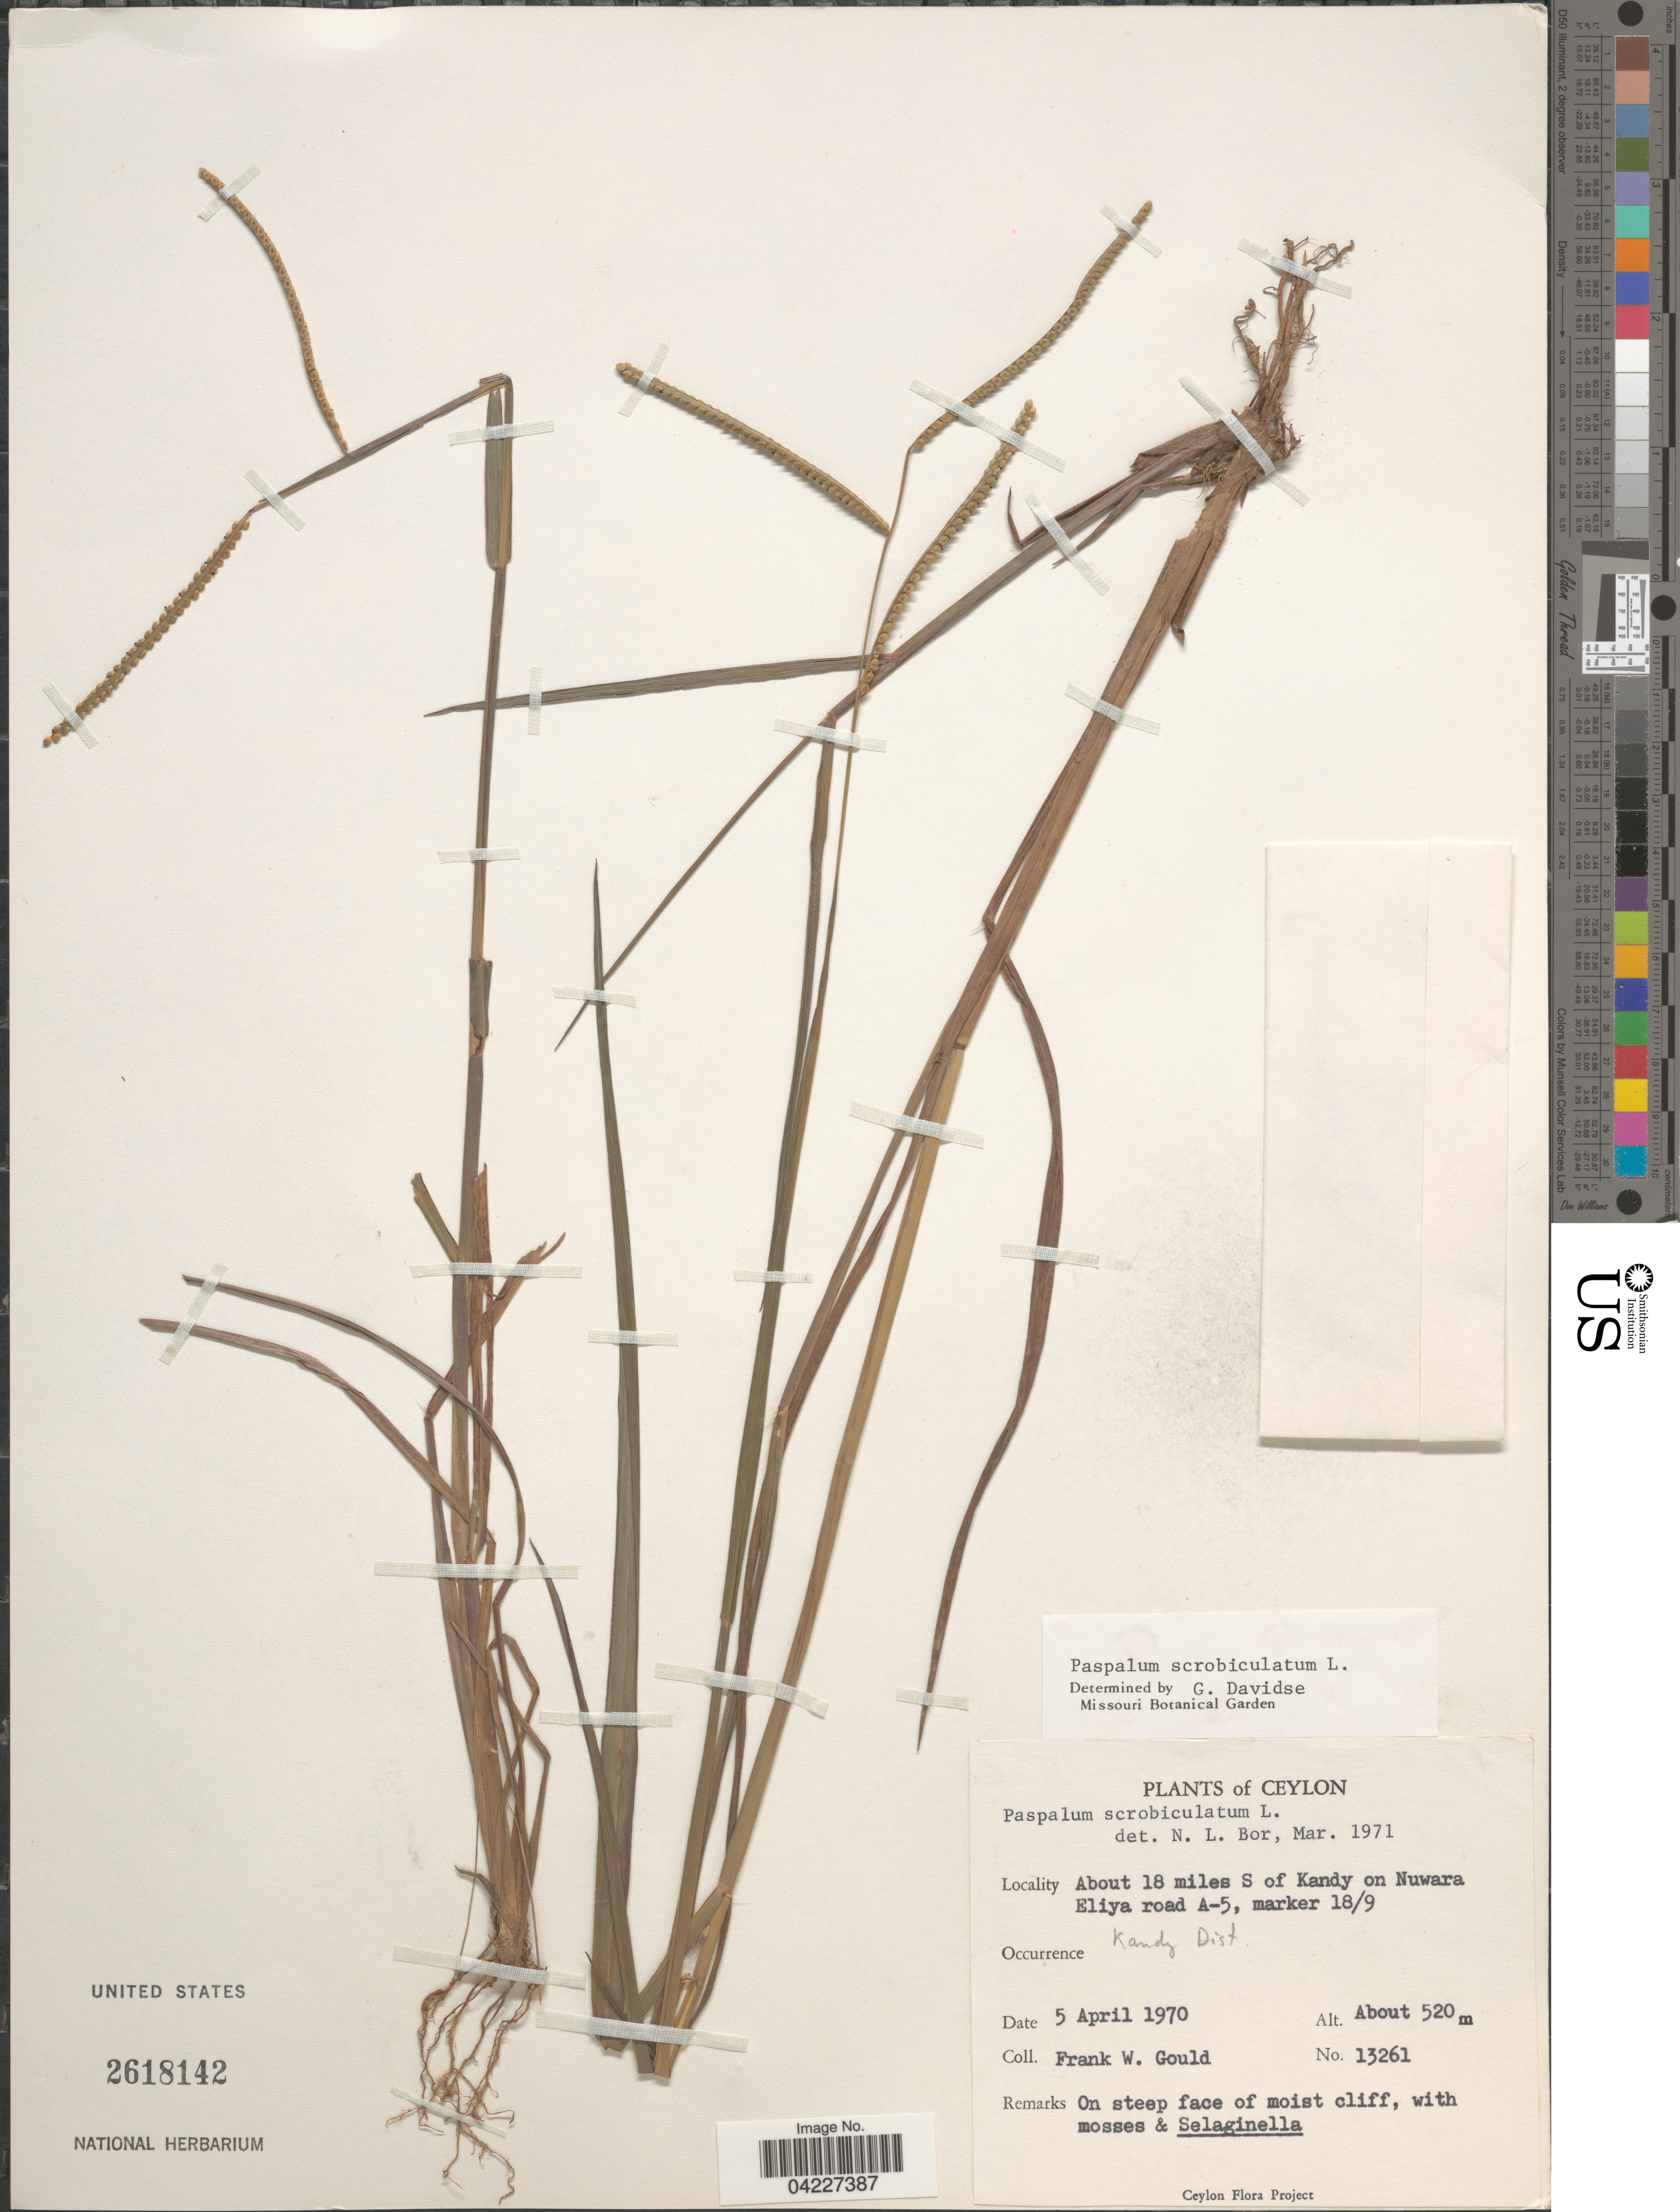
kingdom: Plantae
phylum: Tracheophyta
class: Liliopsida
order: Poales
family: Poaceae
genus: Paspalum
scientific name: Paspalum scrobiculatum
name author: L.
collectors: F. W. Gould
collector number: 13261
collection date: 1970-04-05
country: Sri Lanka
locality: Ceylon. About 18 miles S of Kandy on Nuwara Eliya road A-5, marker 18/9. Kandy Dist.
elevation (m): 520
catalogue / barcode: US 2618142